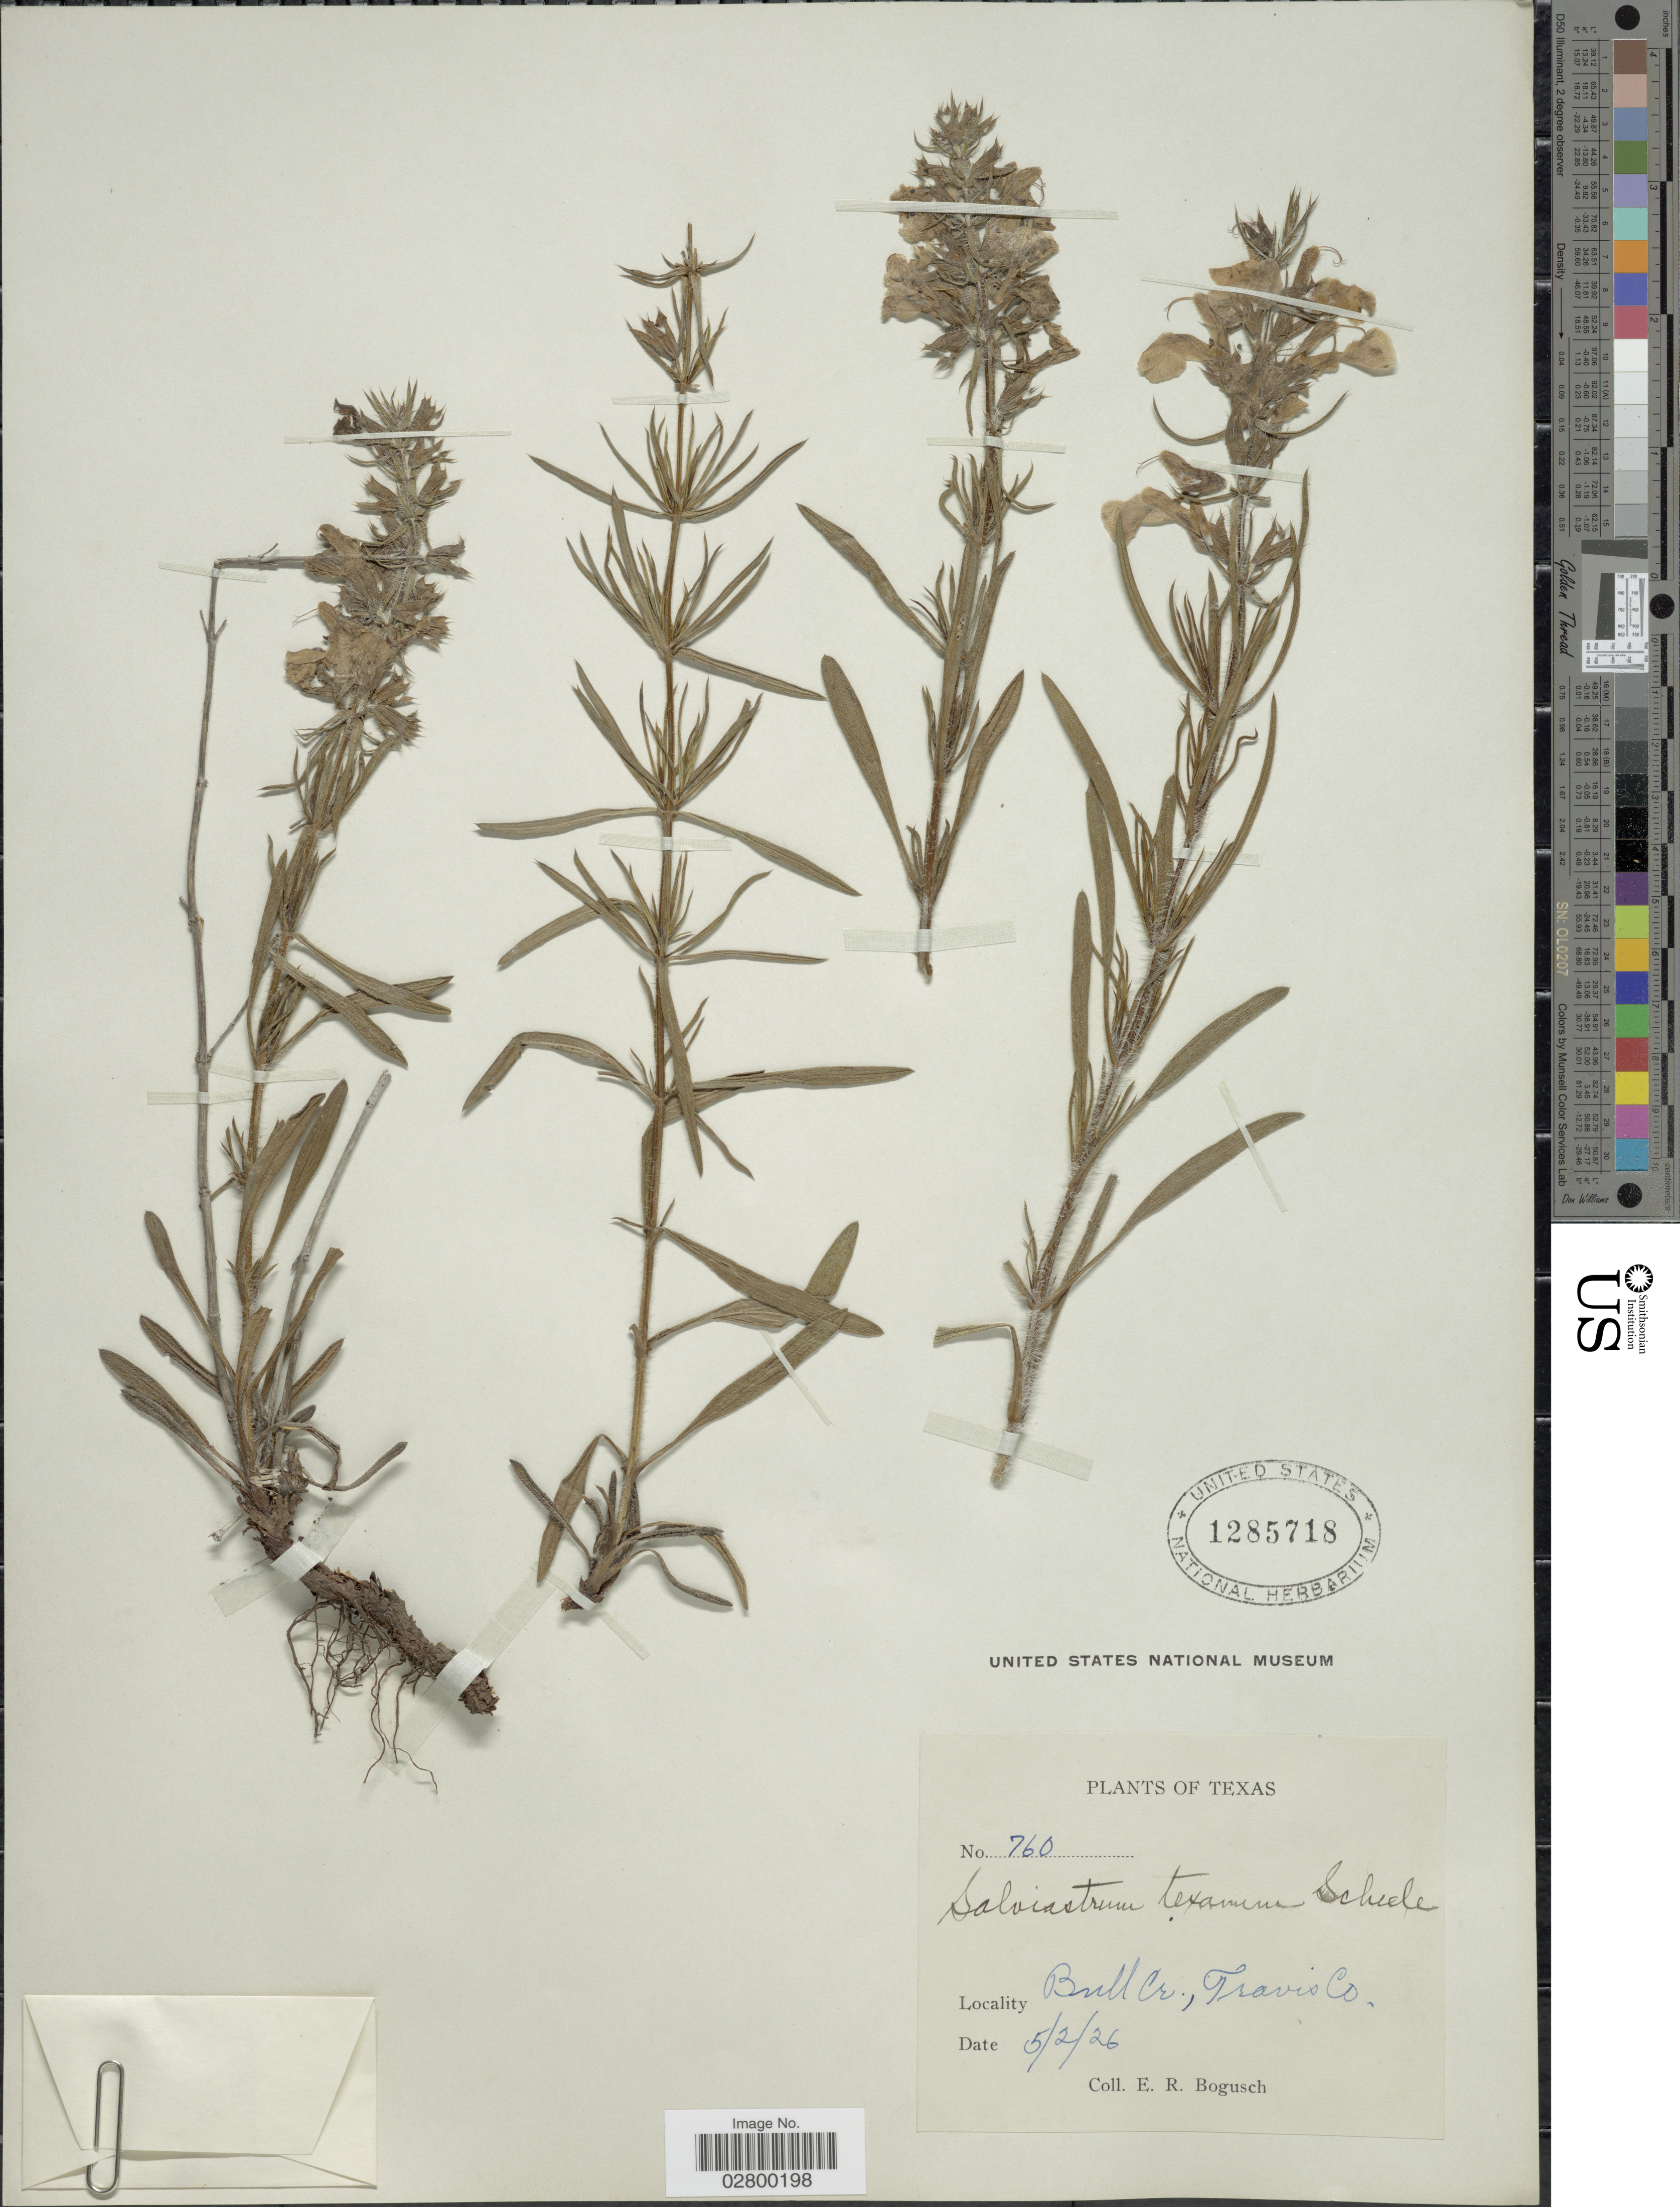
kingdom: Plantae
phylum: Tracheophyta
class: Magnoliopsida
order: Lamiales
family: Lamiaceae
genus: Salvia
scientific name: Salvia texana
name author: (Scheele) Torr.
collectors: E. Bogusch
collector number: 760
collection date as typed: Transcribed d/m/y: 2/5/26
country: United States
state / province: Texas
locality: Bull Cr., Travis Co.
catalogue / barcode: US 1285718